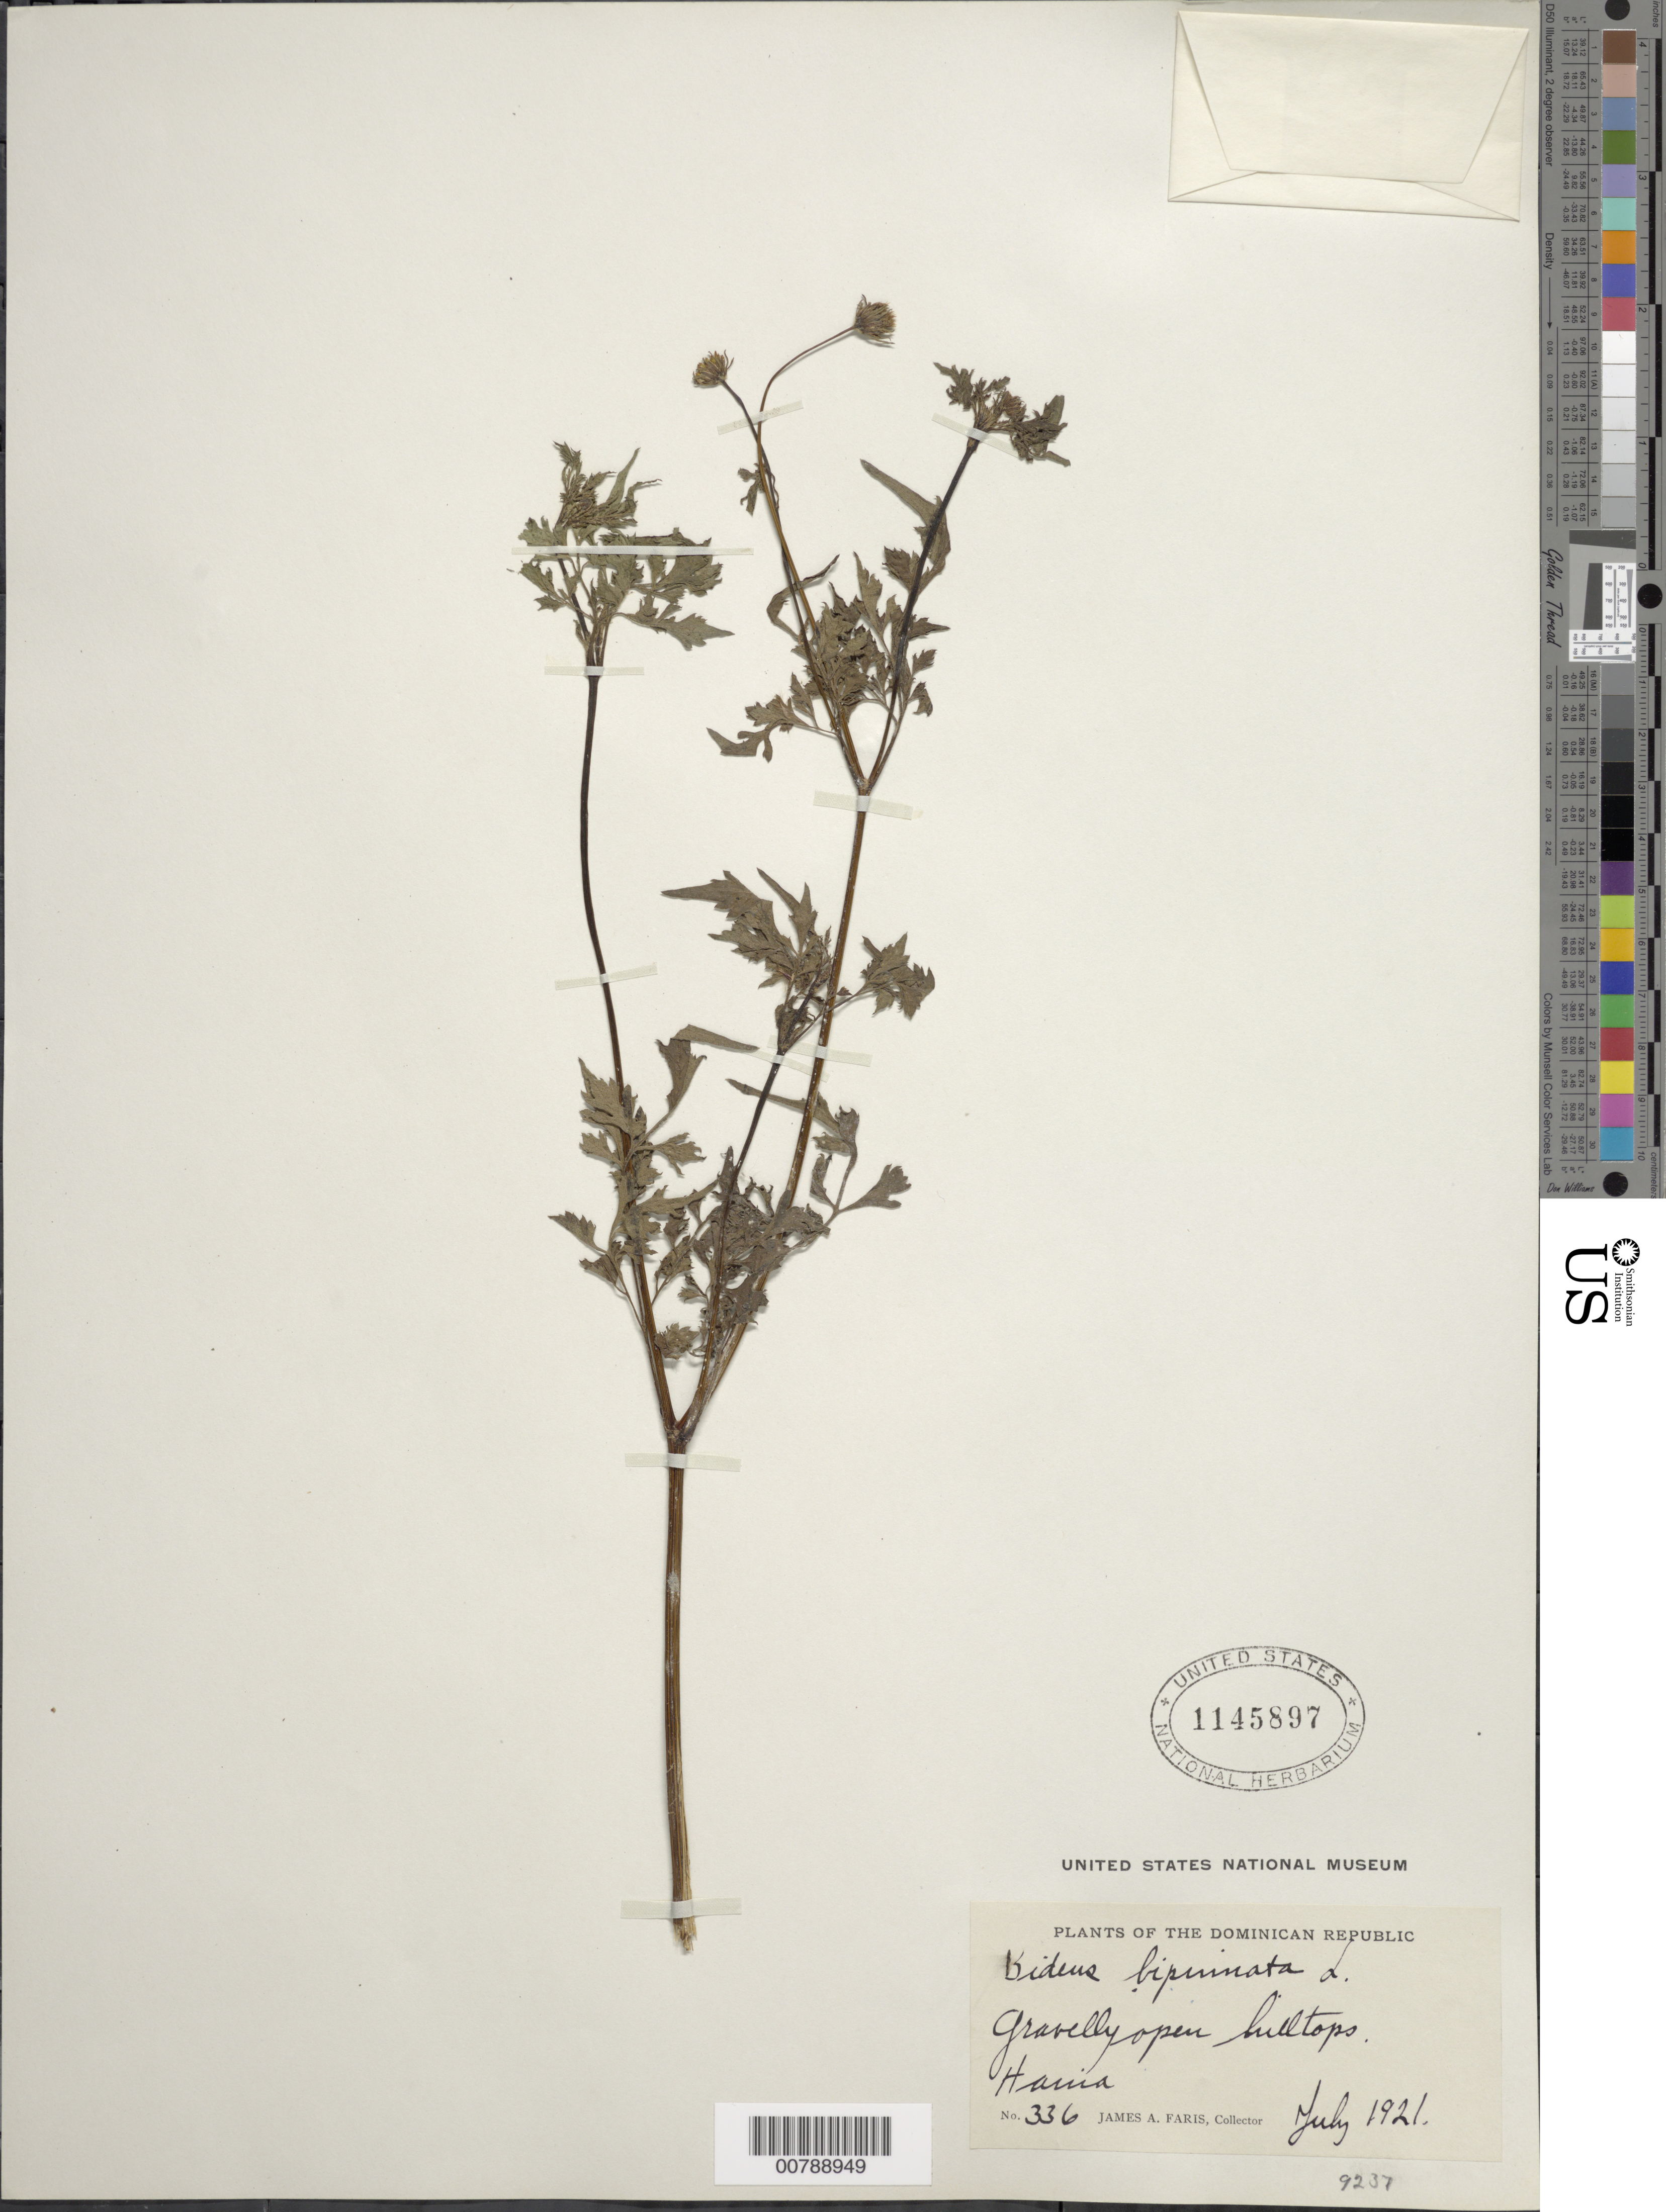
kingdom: Plantae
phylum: Tracheophyta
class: Magnoliopsida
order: Asterales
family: Asteraceae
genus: Bidens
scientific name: Bidens cynapiifolia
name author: Kunth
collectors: J. Faris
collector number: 336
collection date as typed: Jul 1910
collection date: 1910-07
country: Dominican Republic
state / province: San Cristóbal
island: Hispaniola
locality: Hania, gravelly open hilltops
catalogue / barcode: US 1145897